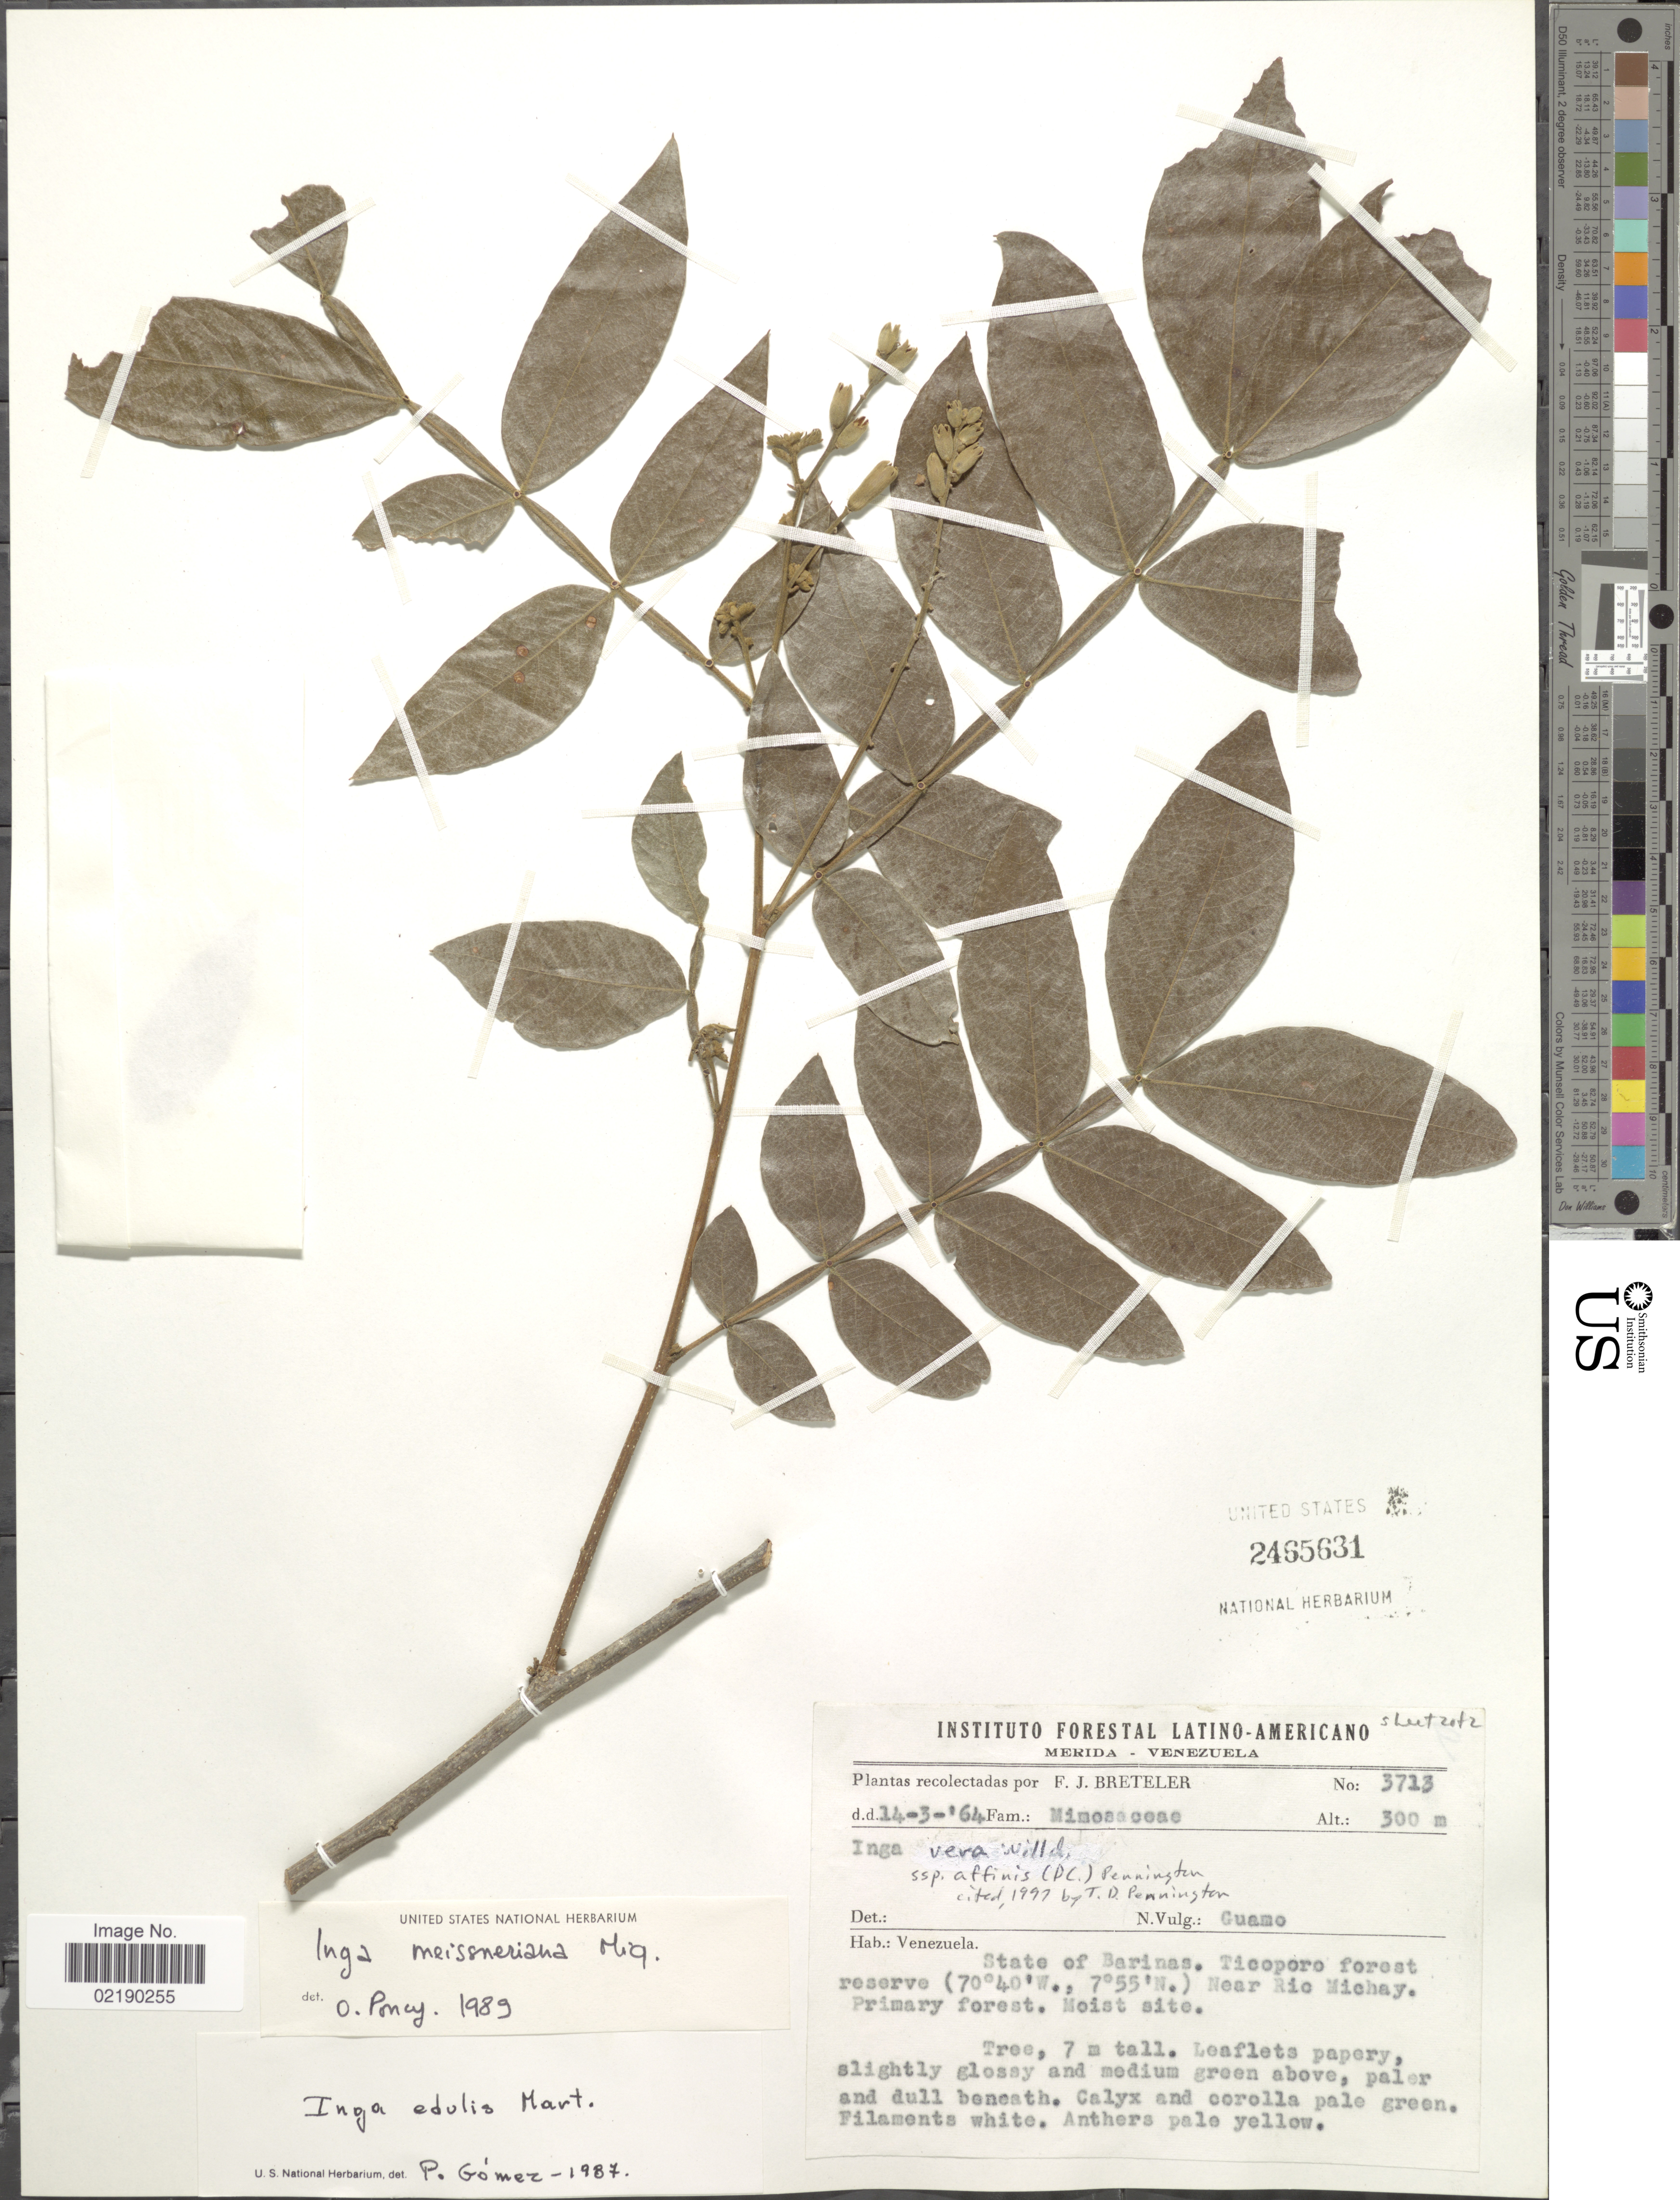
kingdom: Plantae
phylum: Tracheophyta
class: Magnoliopsida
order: Fabales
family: Fabaceae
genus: Inga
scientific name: Inga vera subsp. affinis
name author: (DC.) T.D. Penn.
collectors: F. J. Breteler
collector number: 3713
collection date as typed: Transcribed d/m/y: 14/3/64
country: Venezuela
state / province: Barinas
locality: Ticoporo forest reserve. Near Rio Michay.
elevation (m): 300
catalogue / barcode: US 2465631